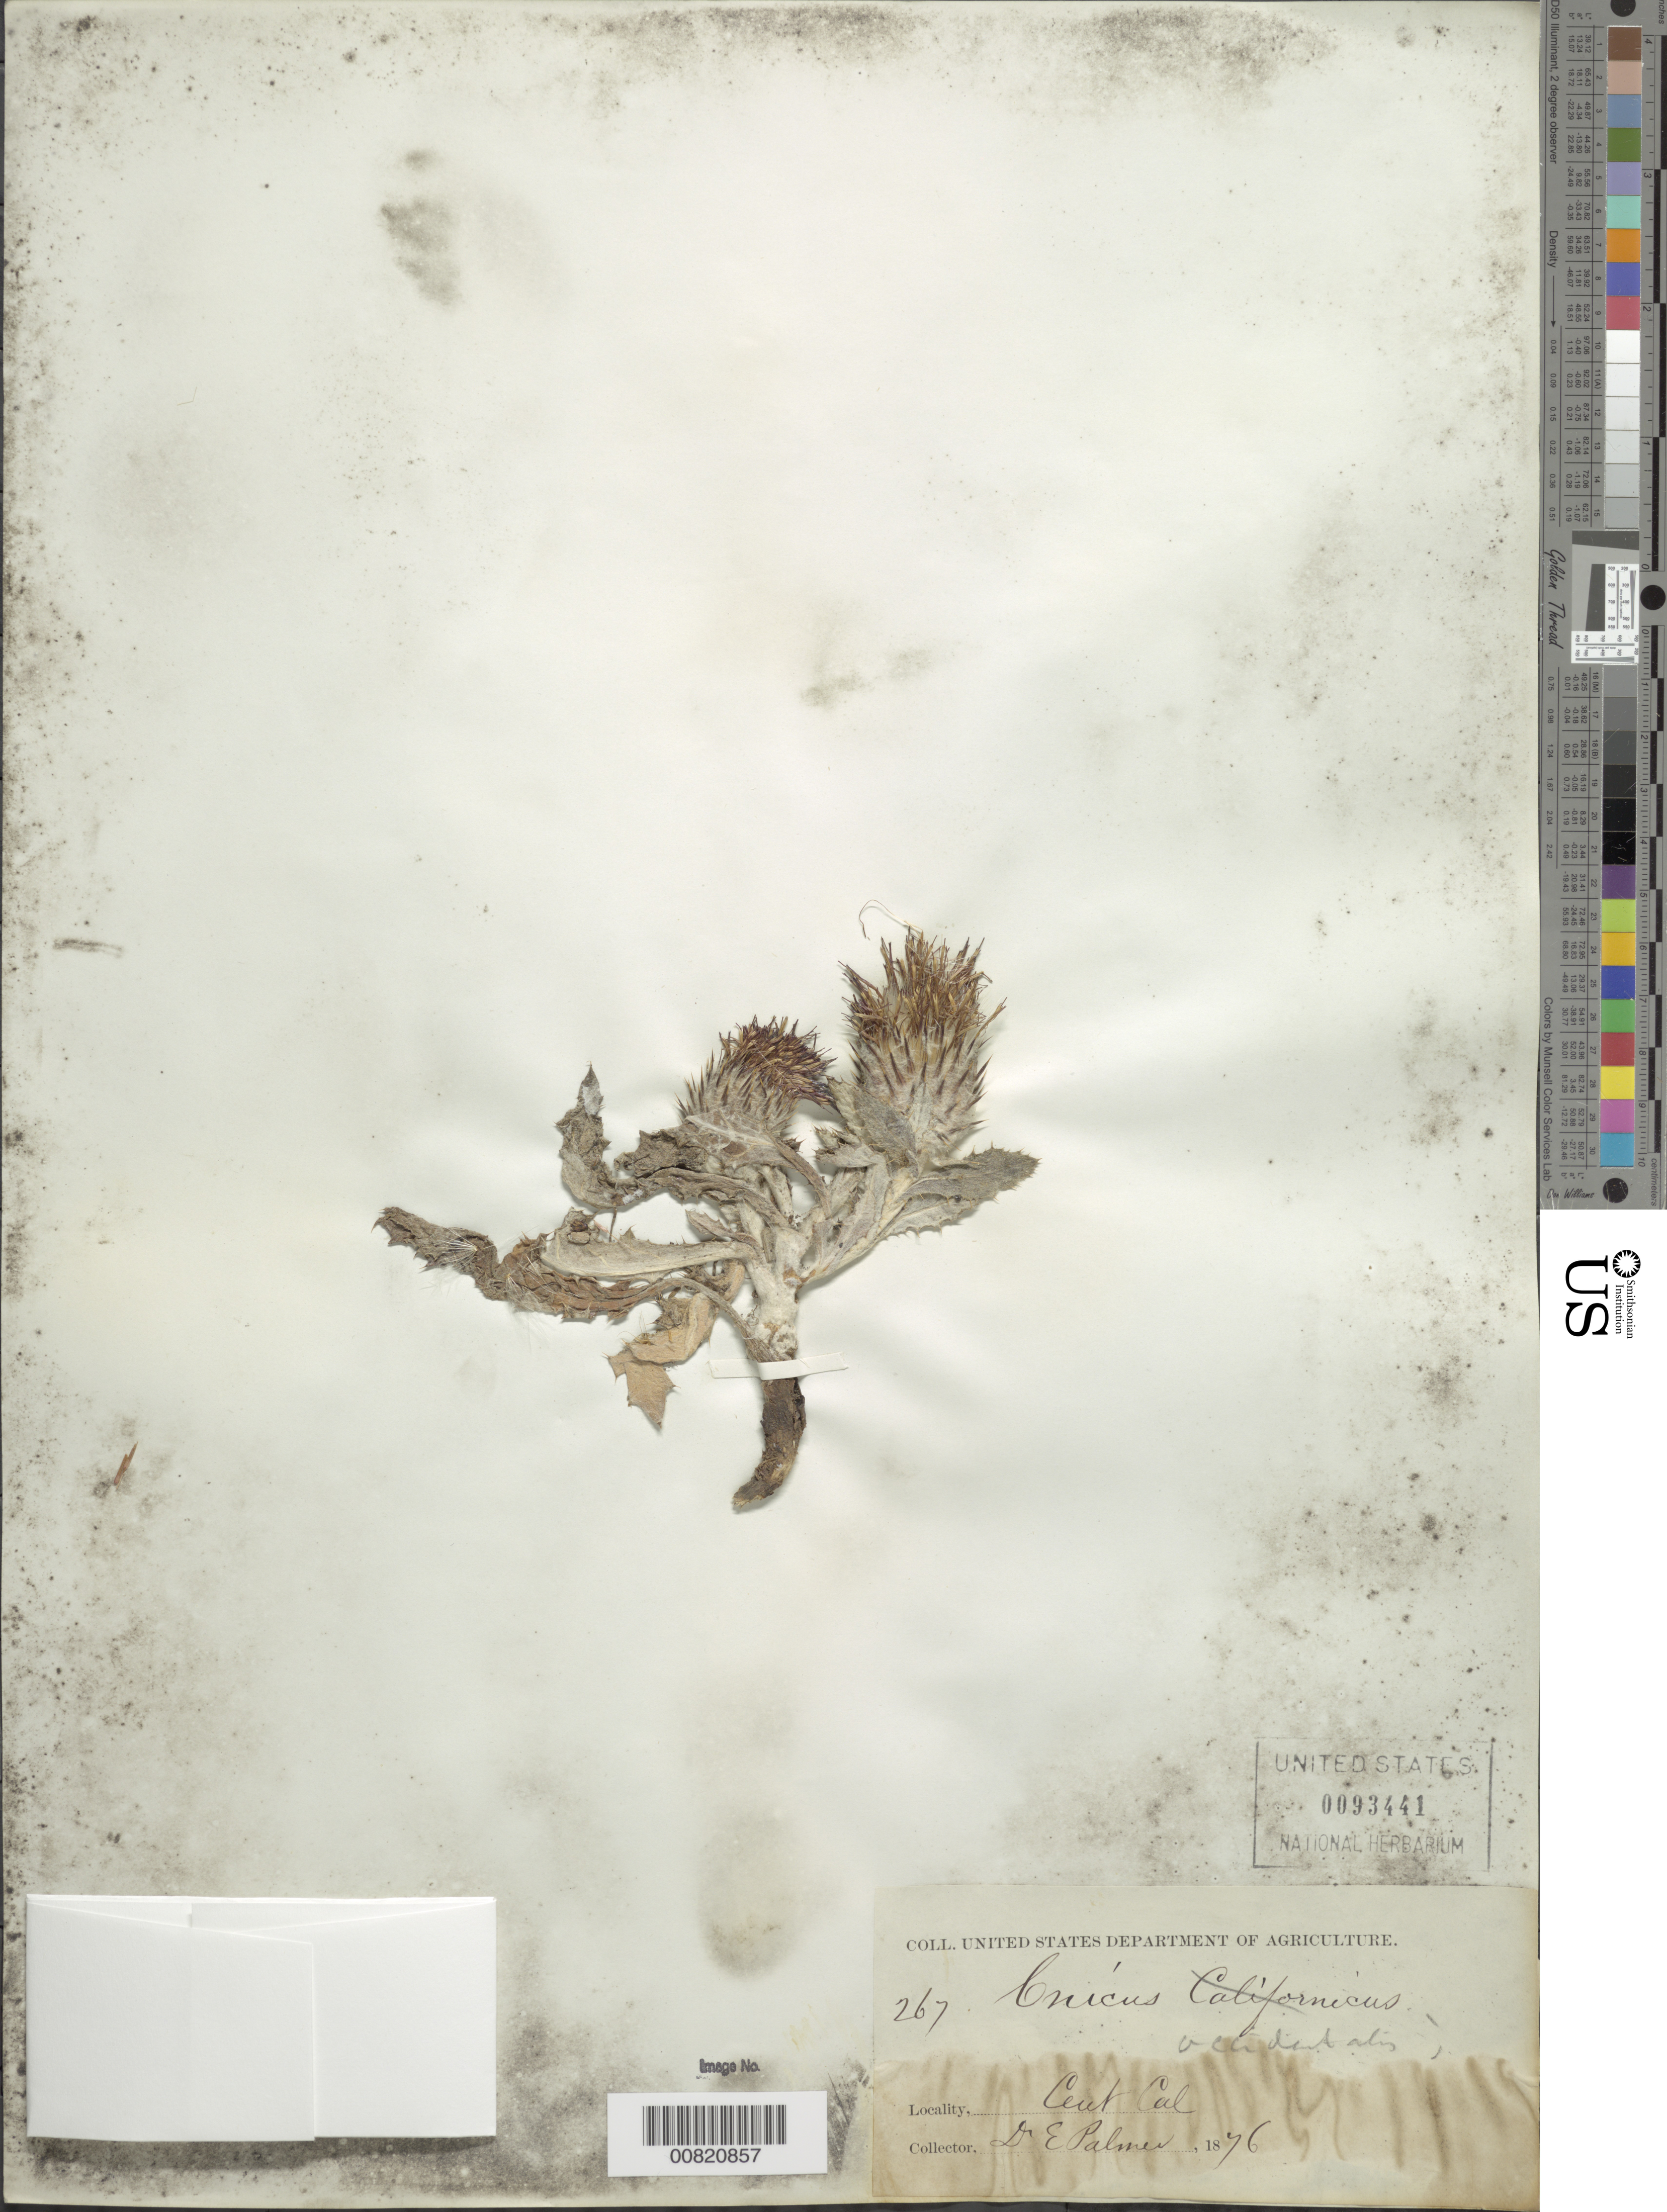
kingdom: Plantae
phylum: Tracheophyta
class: Magnoliopsida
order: Asterales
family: Asteraceae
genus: Cirsium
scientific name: Cirsium occidentale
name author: (Nutt.) Jeps.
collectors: E. Palmer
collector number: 267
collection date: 1876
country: United States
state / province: California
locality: Cent. Cal.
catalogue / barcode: US 93441